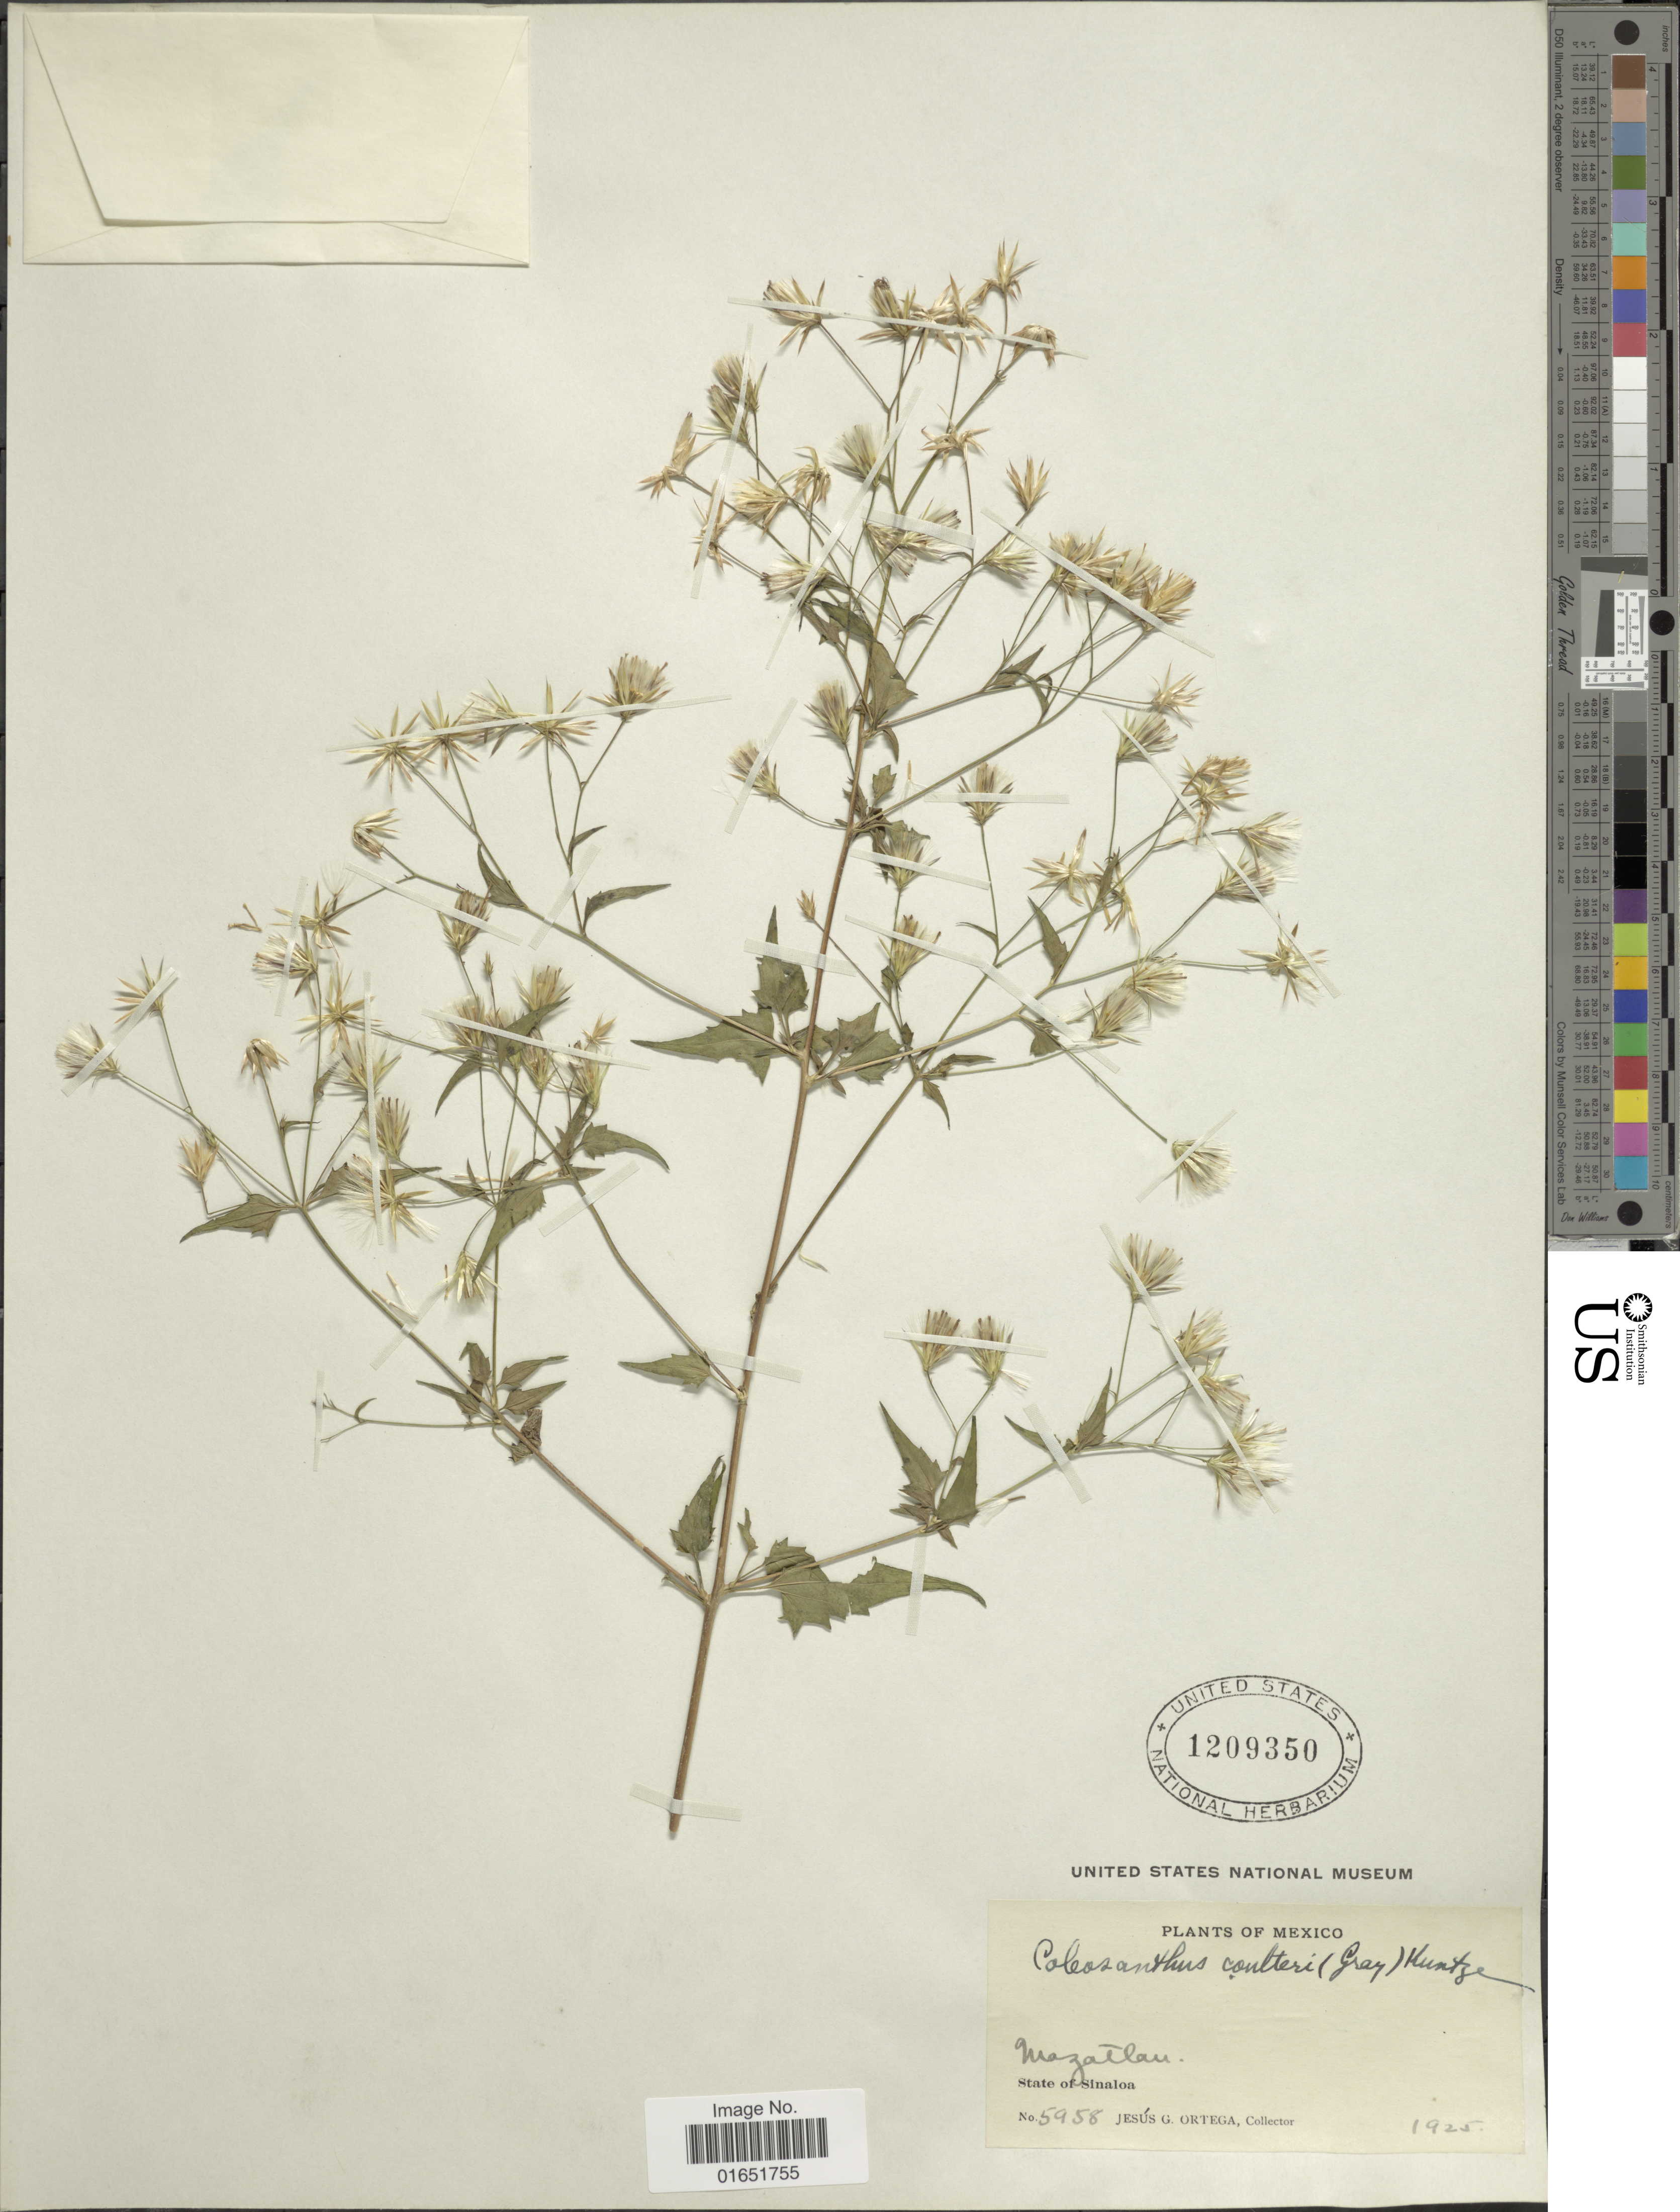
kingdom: Plantae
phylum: Tracheophyta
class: Magnoliopsida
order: Asterales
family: Asteraceae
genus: Brickellia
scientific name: Brickellia coulteri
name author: A. Gray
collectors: J. Ortega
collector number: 5958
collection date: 1925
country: Mexico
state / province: Sinaloa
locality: Mazatlau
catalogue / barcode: US 1209350